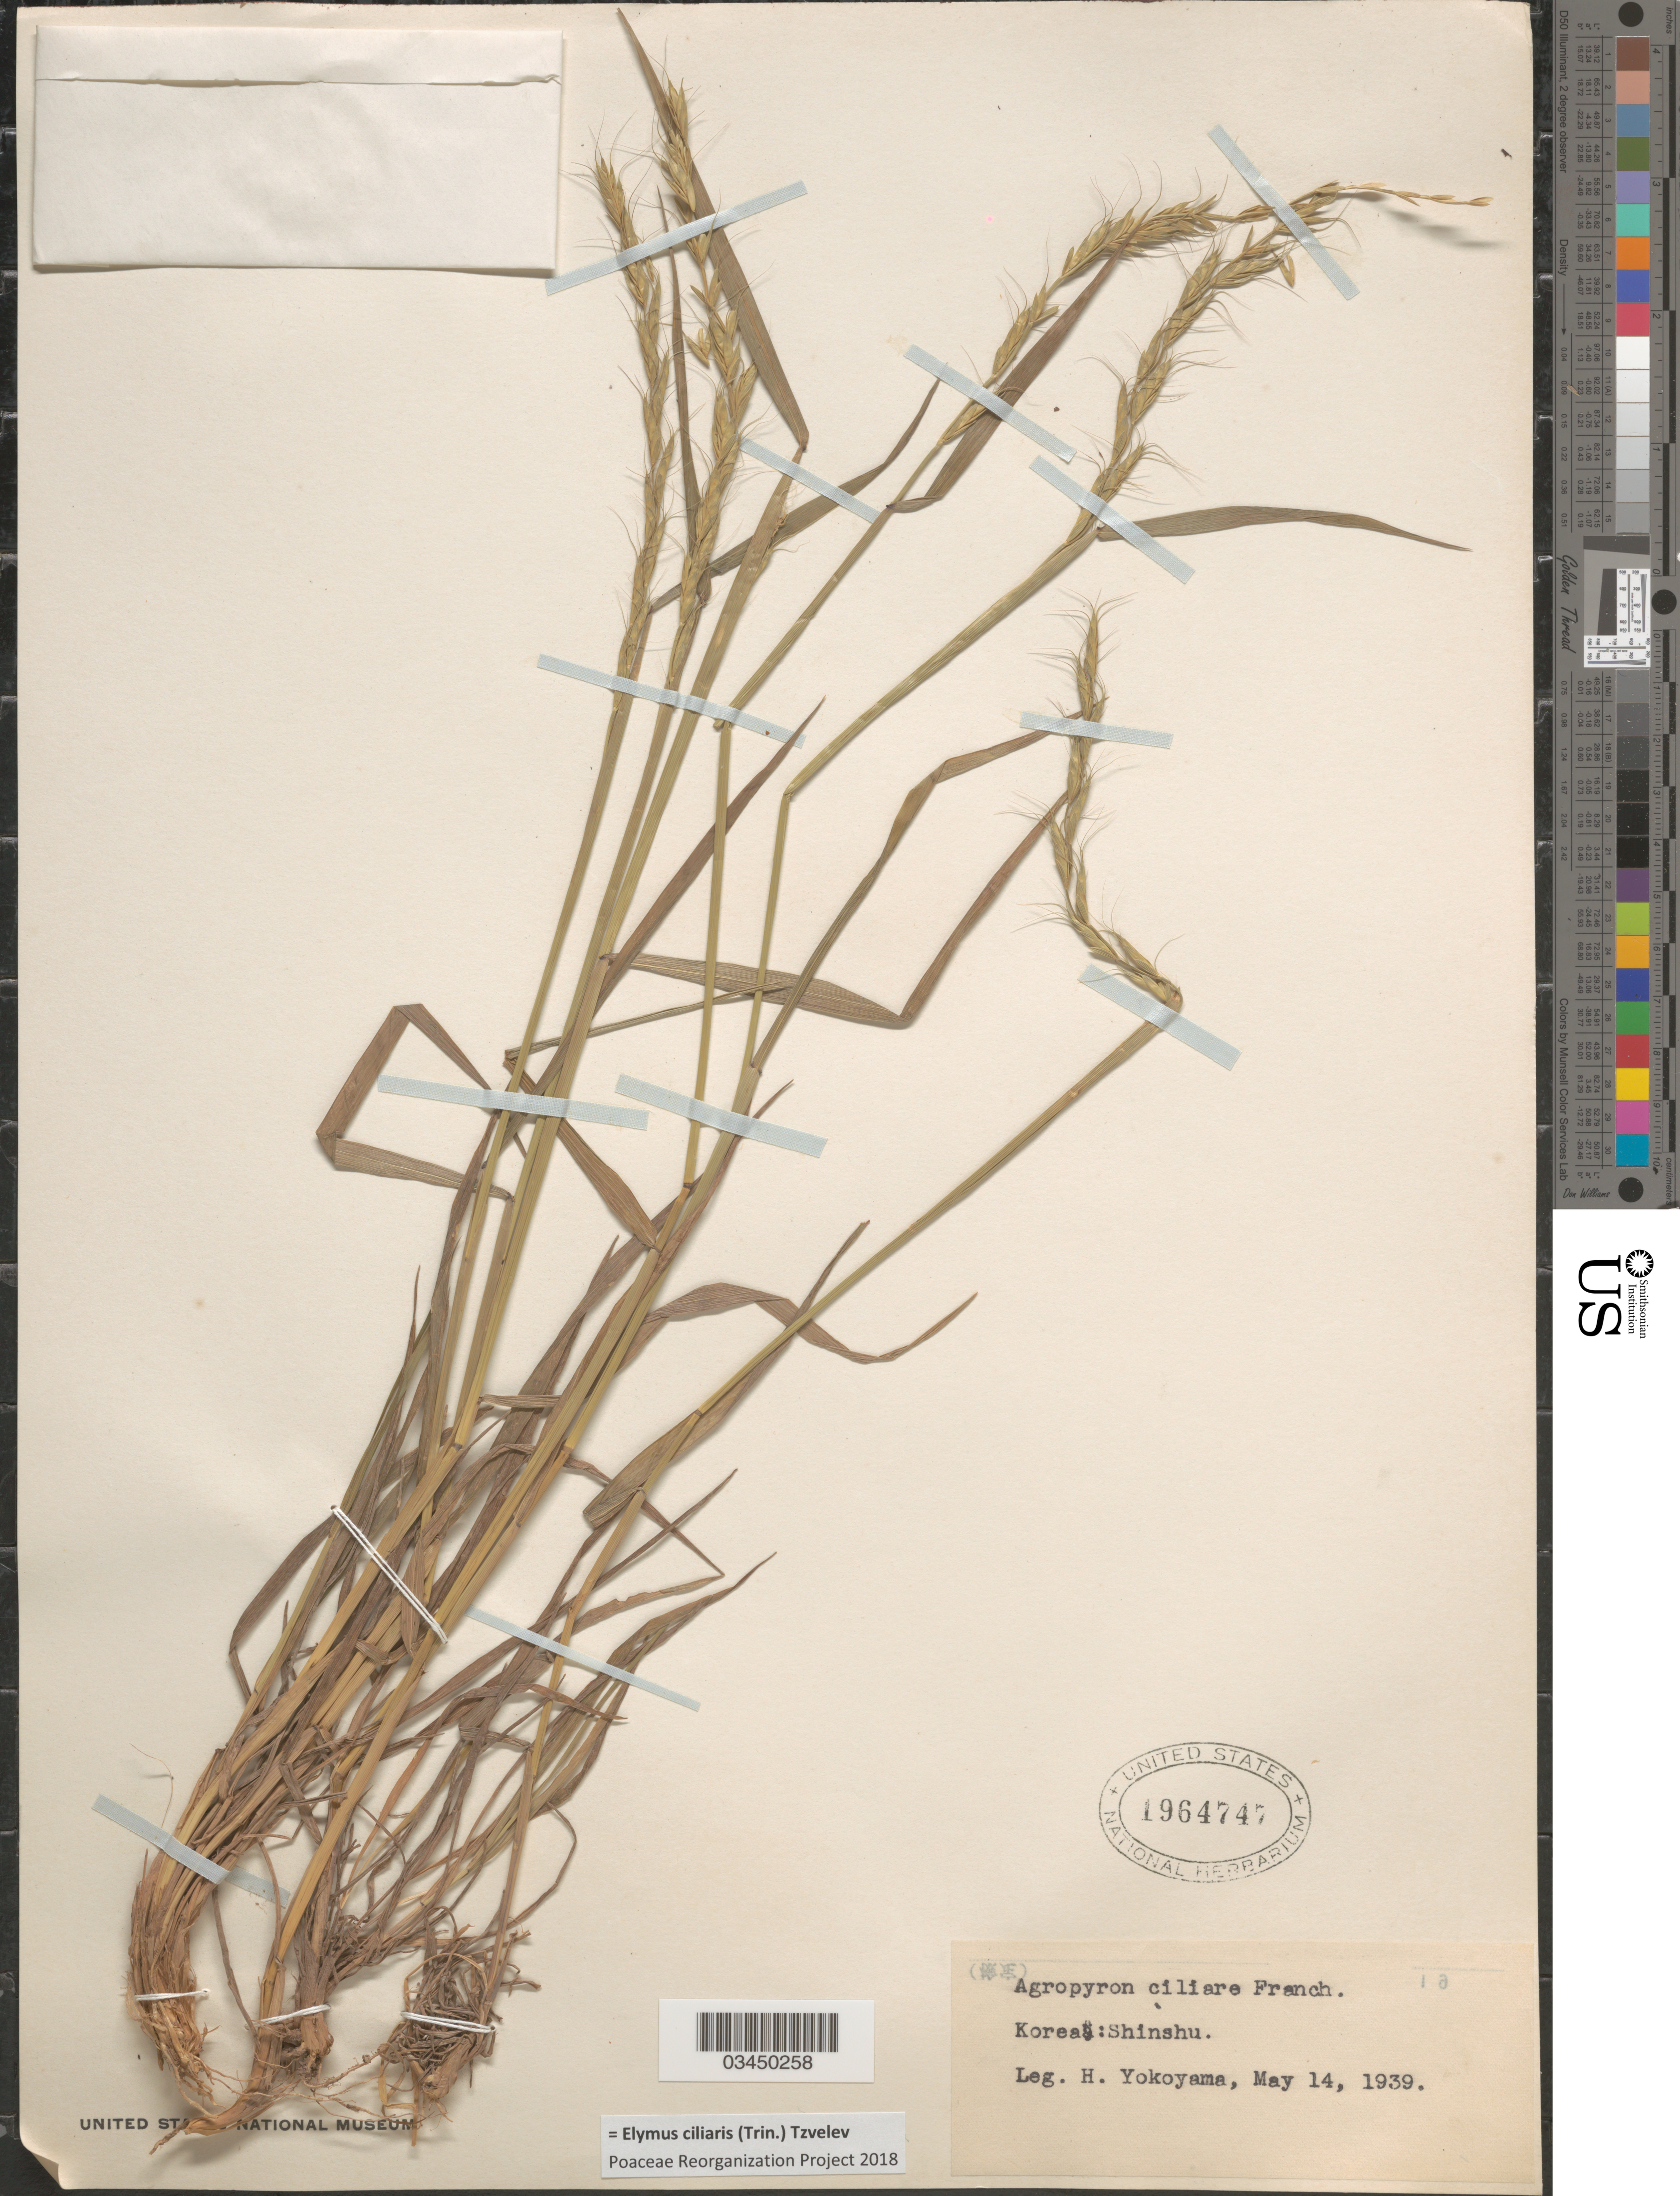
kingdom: Plantae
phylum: Tracheophyta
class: Liliopsida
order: Poales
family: Poaceae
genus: Elymus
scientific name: Elymus ciliaris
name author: (Trin.) Tzvelev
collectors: H. Yokoyama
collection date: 1939-05-14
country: North Korea / South Korea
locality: Shinshu.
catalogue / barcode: US 1964747